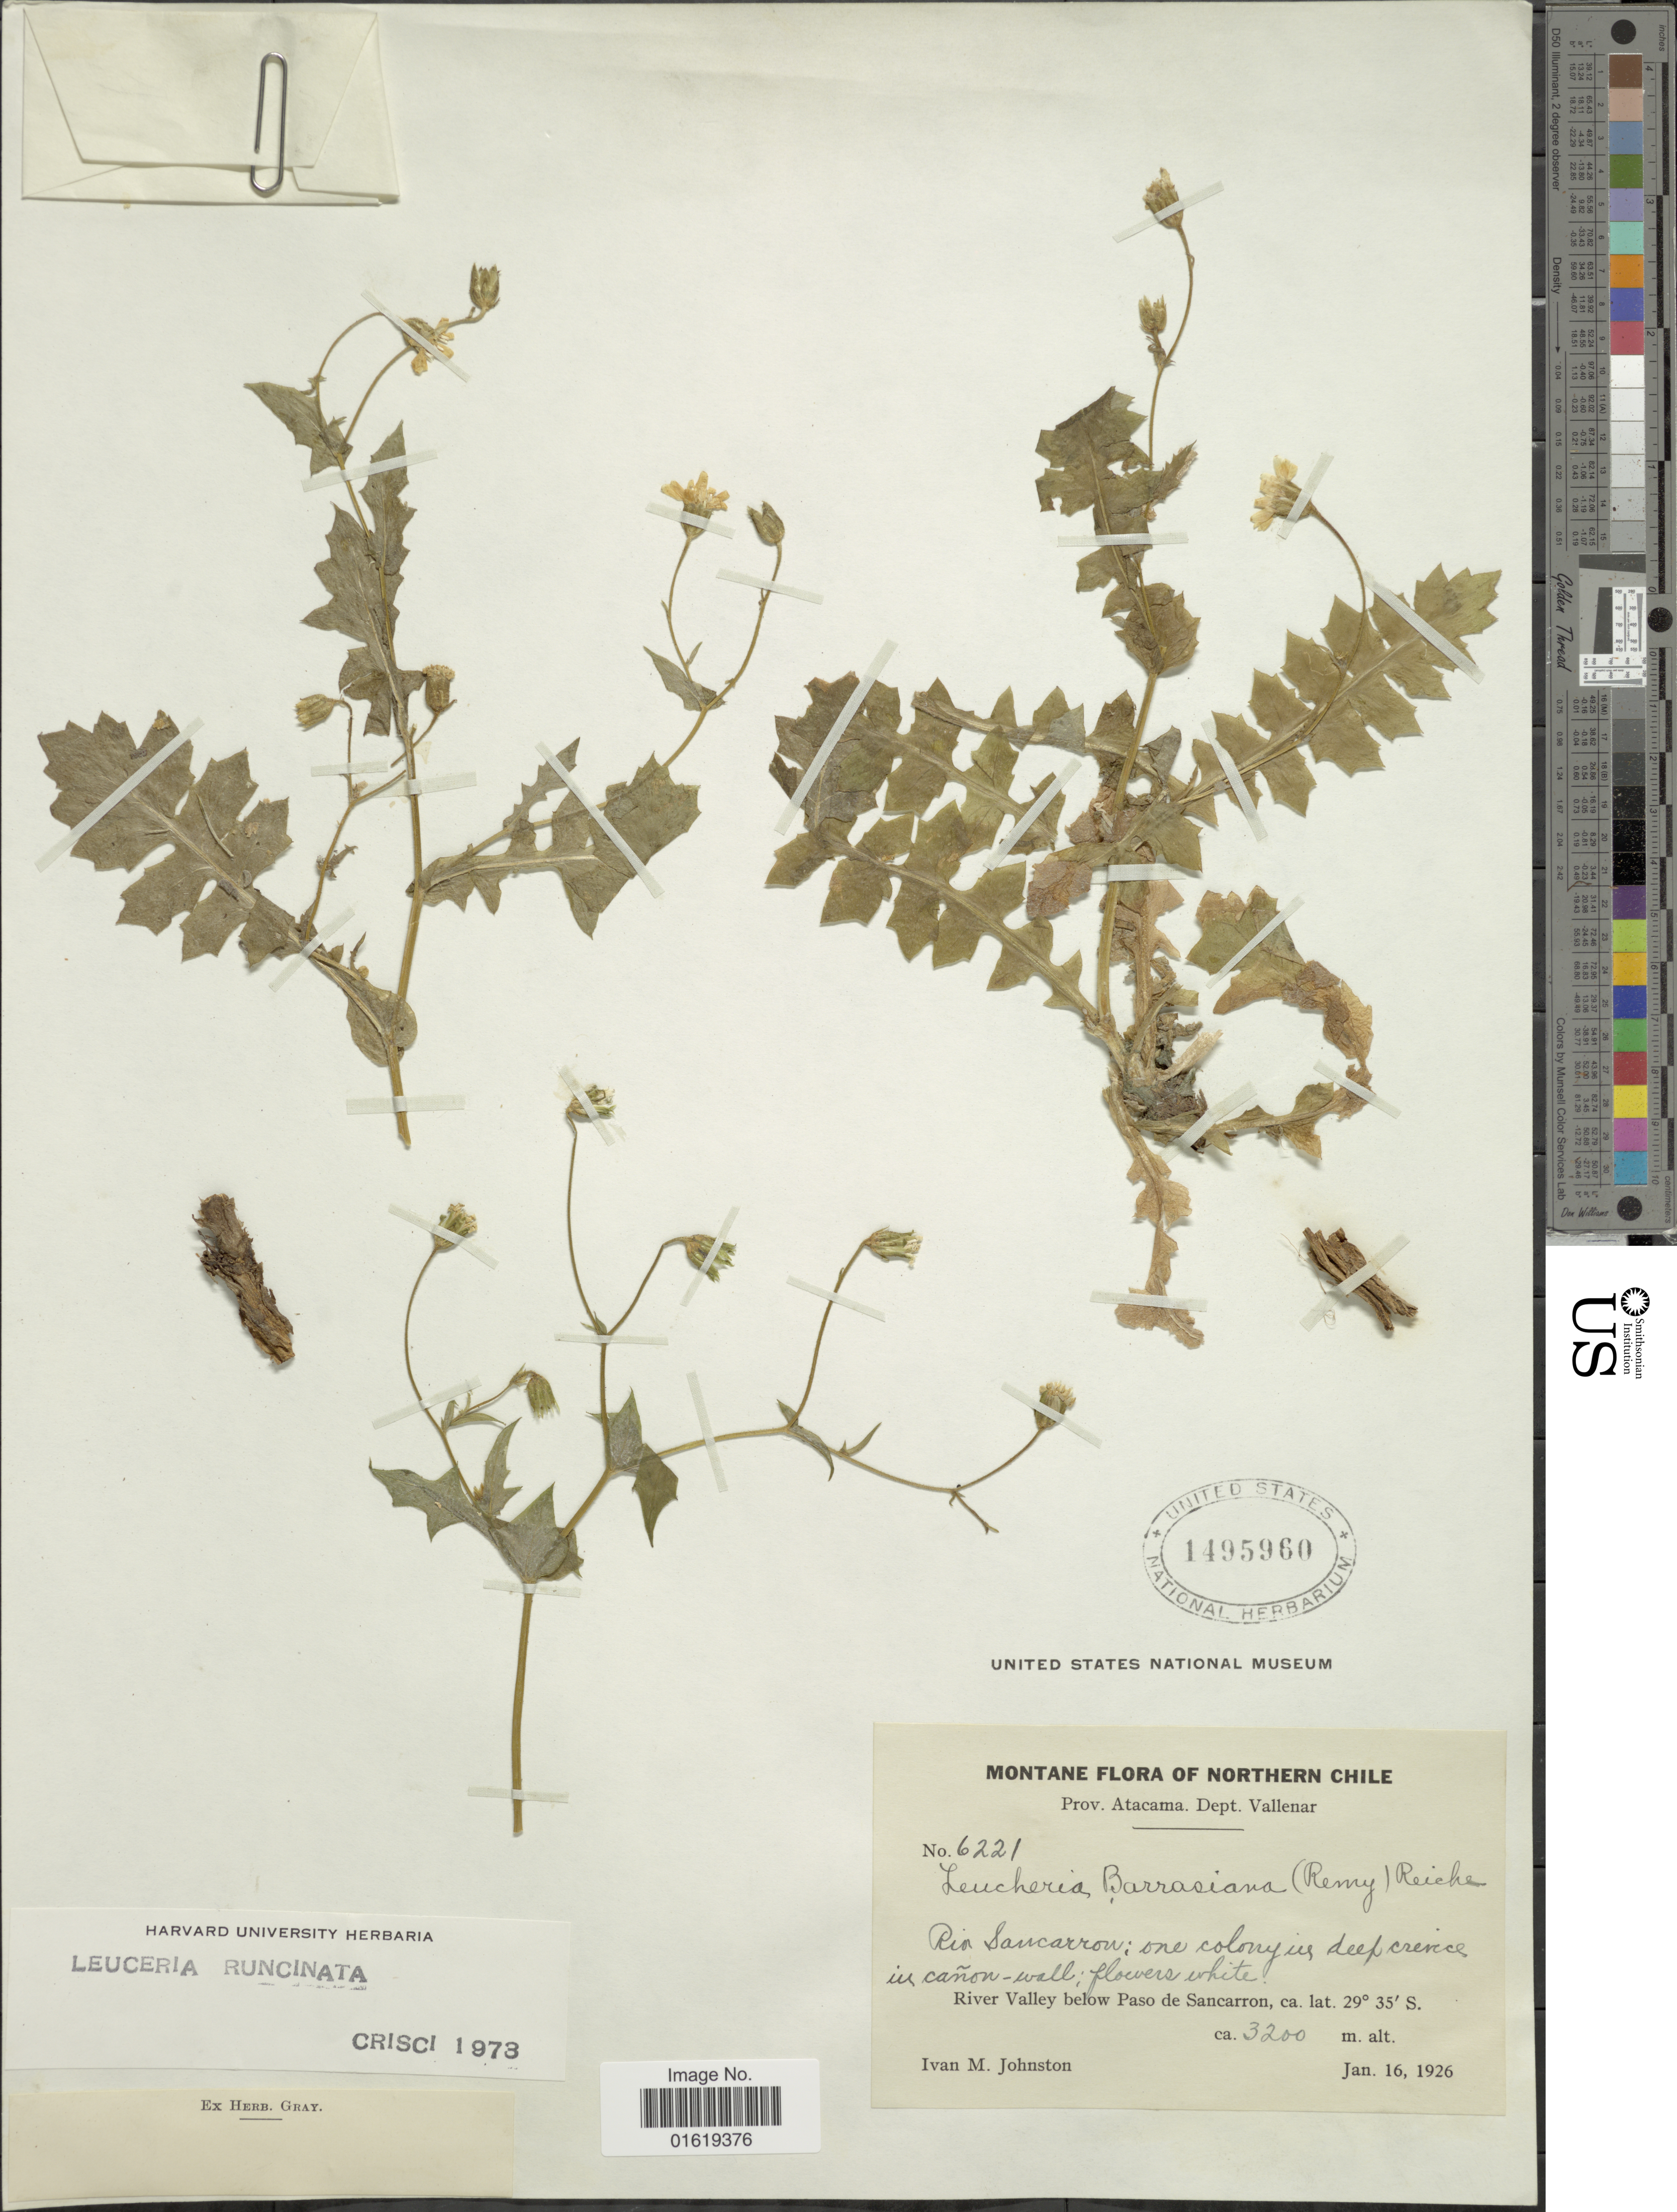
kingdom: Plantae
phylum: Tracheophyta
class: Magnoliopsida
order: Asterales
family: Asteraceae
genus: Leucheria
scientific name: Leucheria runcinata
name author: D. Don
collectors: I.M. Johnston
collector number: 6221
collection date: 1926-01-16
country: Chile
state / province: Atacama (III)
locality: Northern Chile. Prov. Atacama. Dept. Vallenar. River Valley below Paso de Sancarron.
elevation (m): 3200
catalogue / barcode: US 1495960